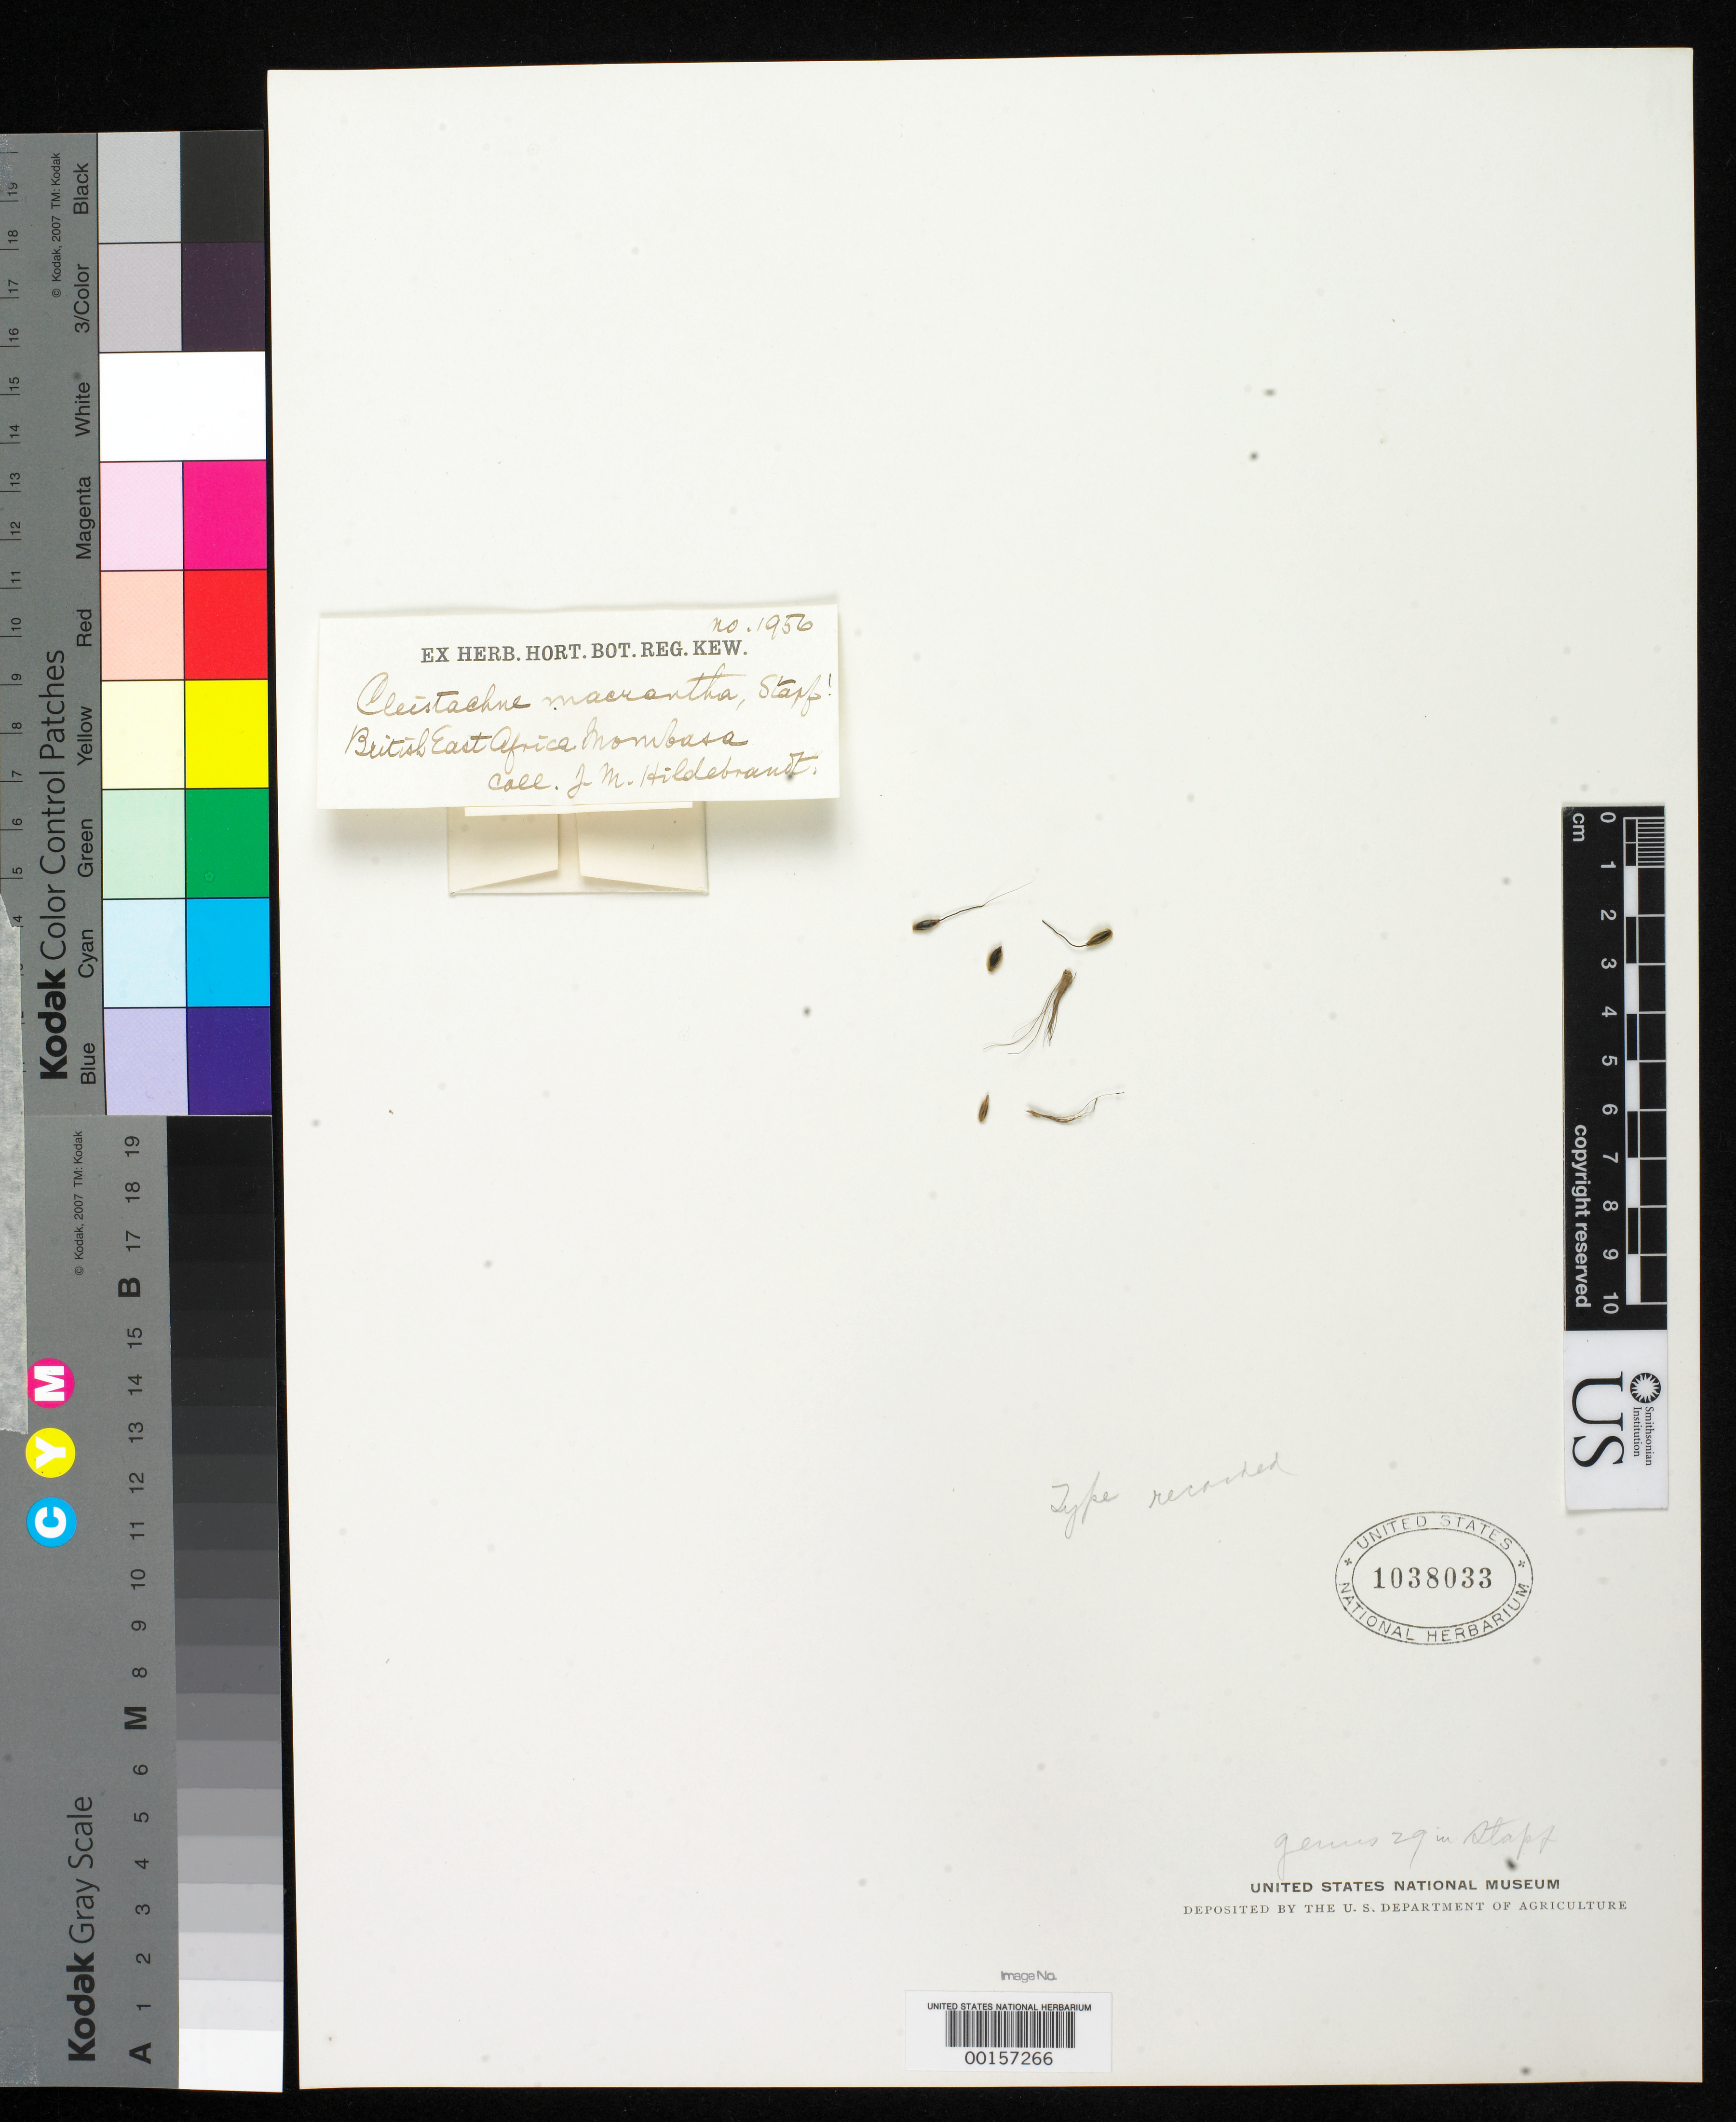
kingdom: Plantae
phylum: Tracheophyta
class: Liliopsida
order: Poales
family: Poaceae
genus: Cleistachne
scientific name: Cleistachne macrantha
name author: Stapf in Prain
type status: Type Fragment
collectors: J. Hildebrandt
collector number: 1956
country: Kenya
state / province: Mombasa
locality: Mombasa, Nileland.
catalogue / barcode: US 1038033